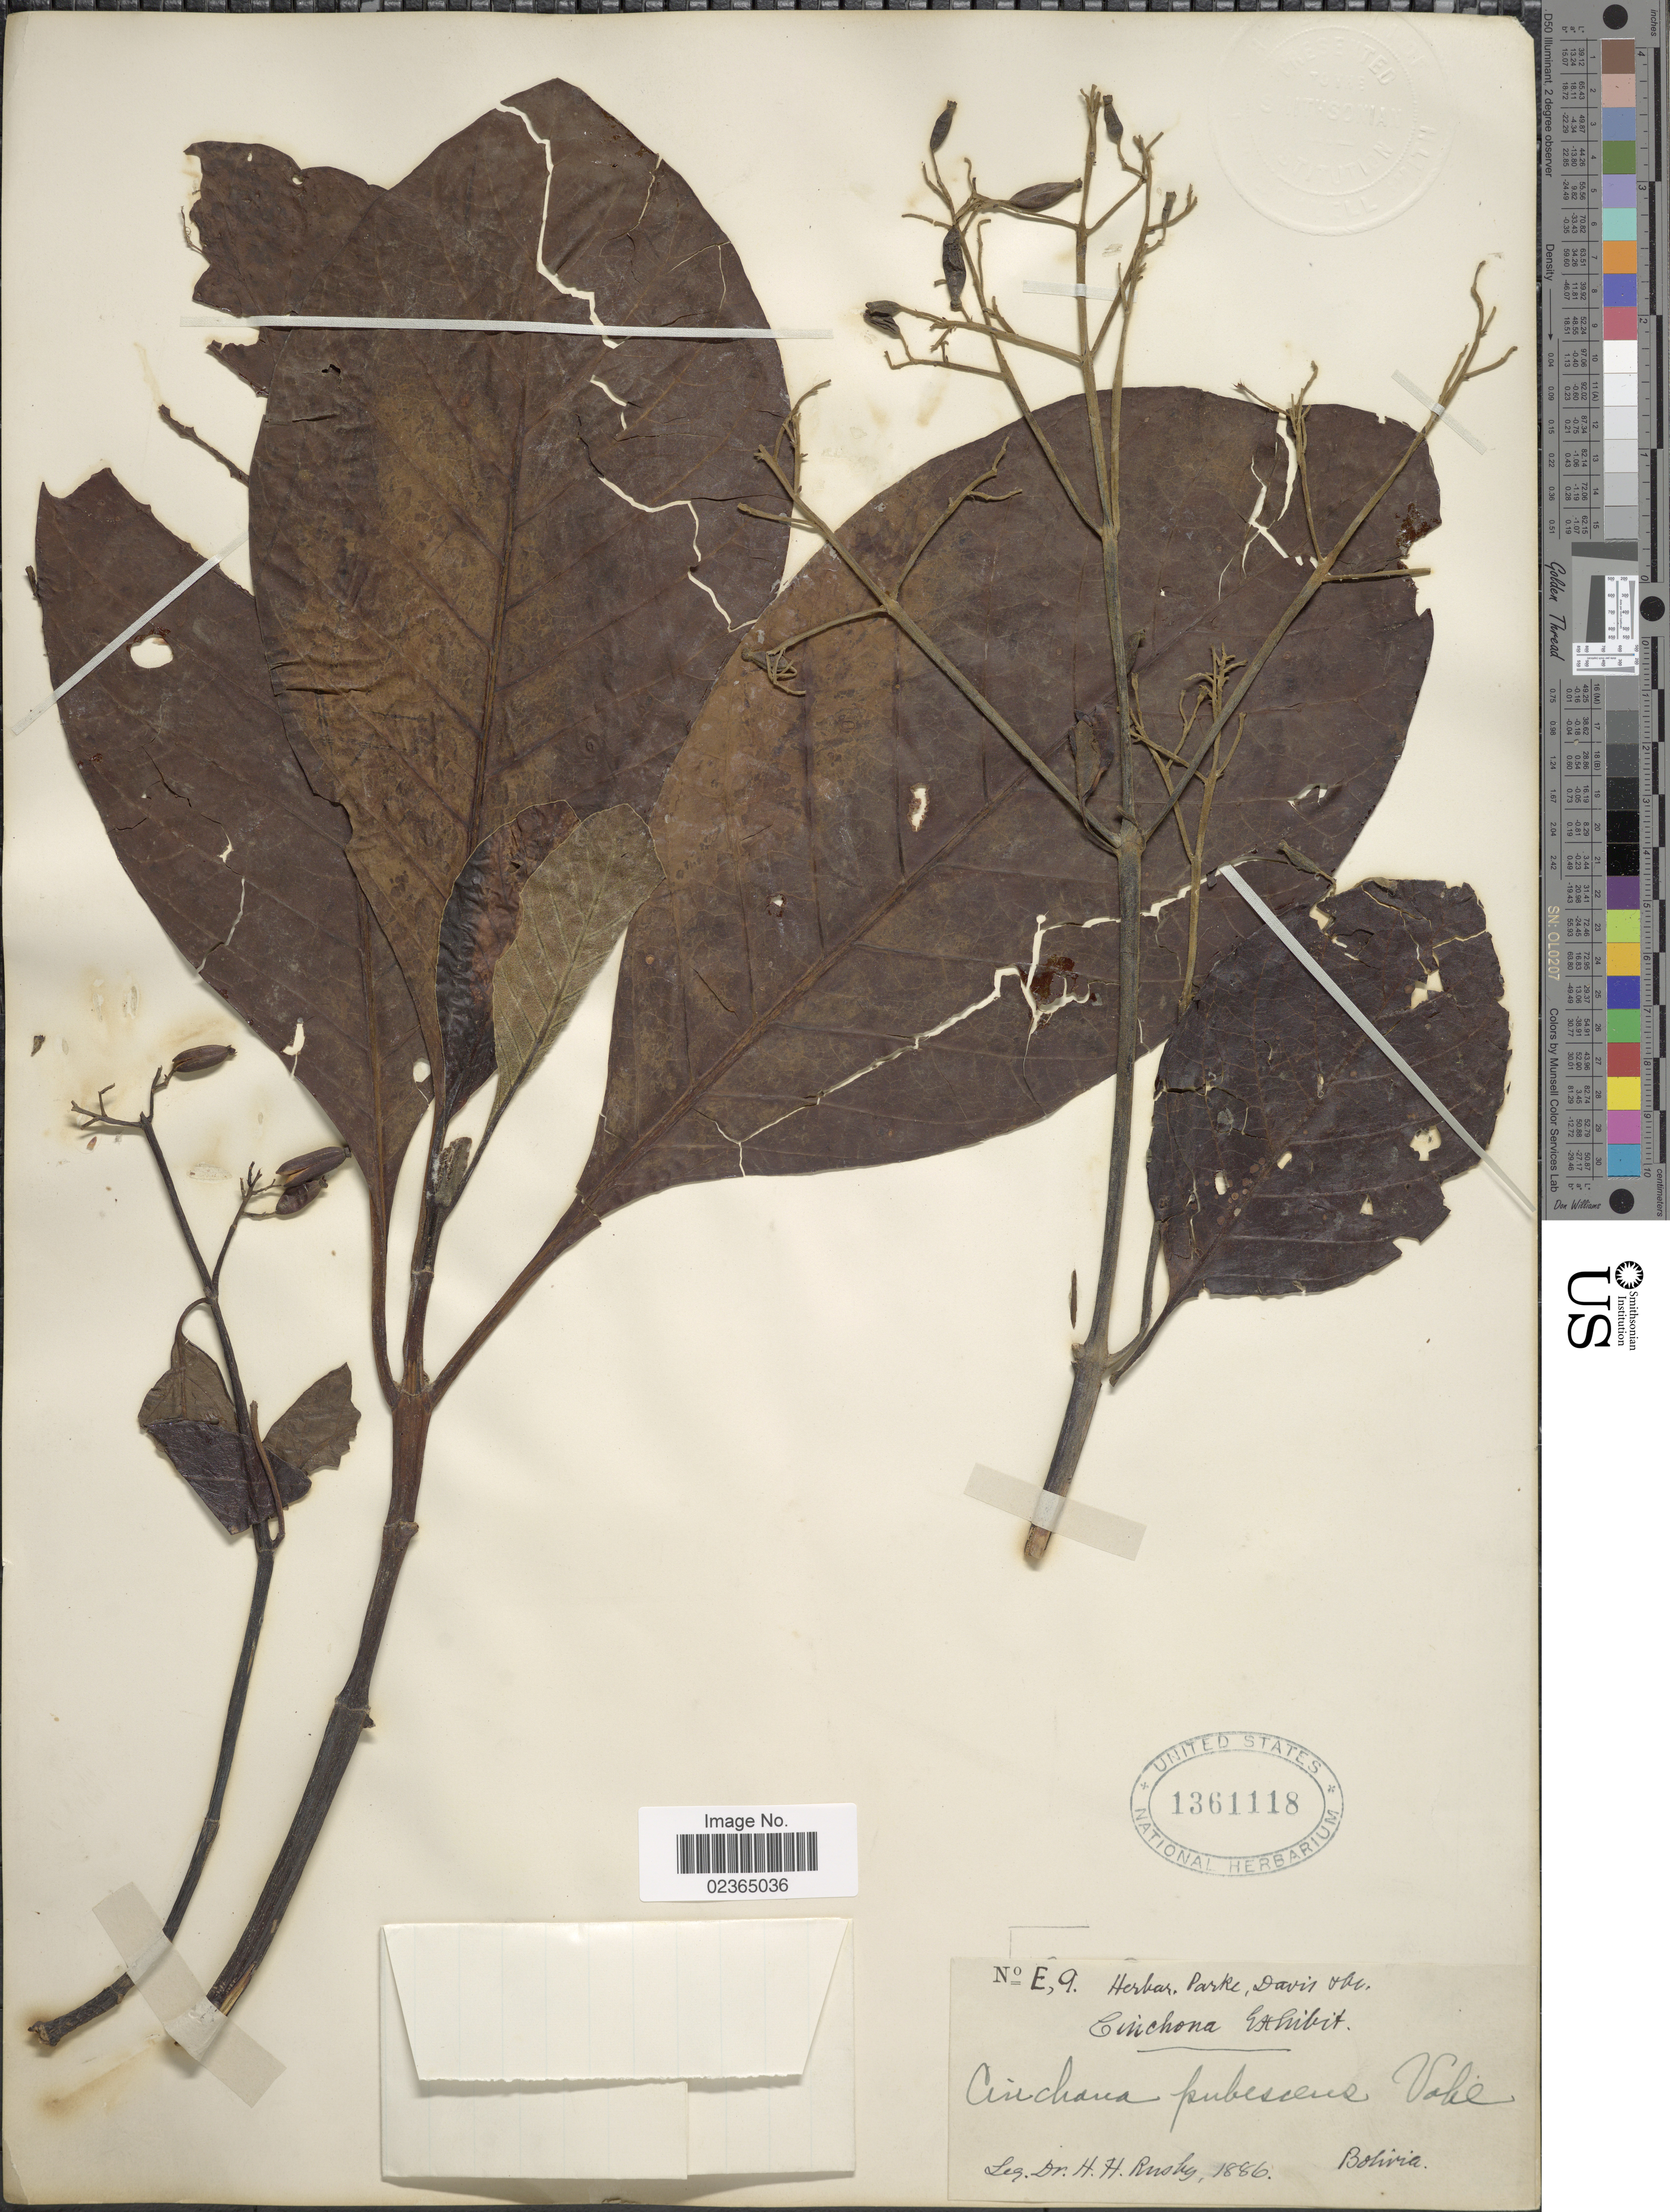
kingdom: Plantae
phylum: Tracheophyta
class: Magnoliopsida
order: Gentianales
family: Rubiaceae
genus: Cinchona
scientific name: Cinchona pubescens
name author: Vahl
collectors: H. H. Rusby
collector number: E, 9.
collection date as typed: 1886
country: Bolivia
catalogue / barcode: US 1361118